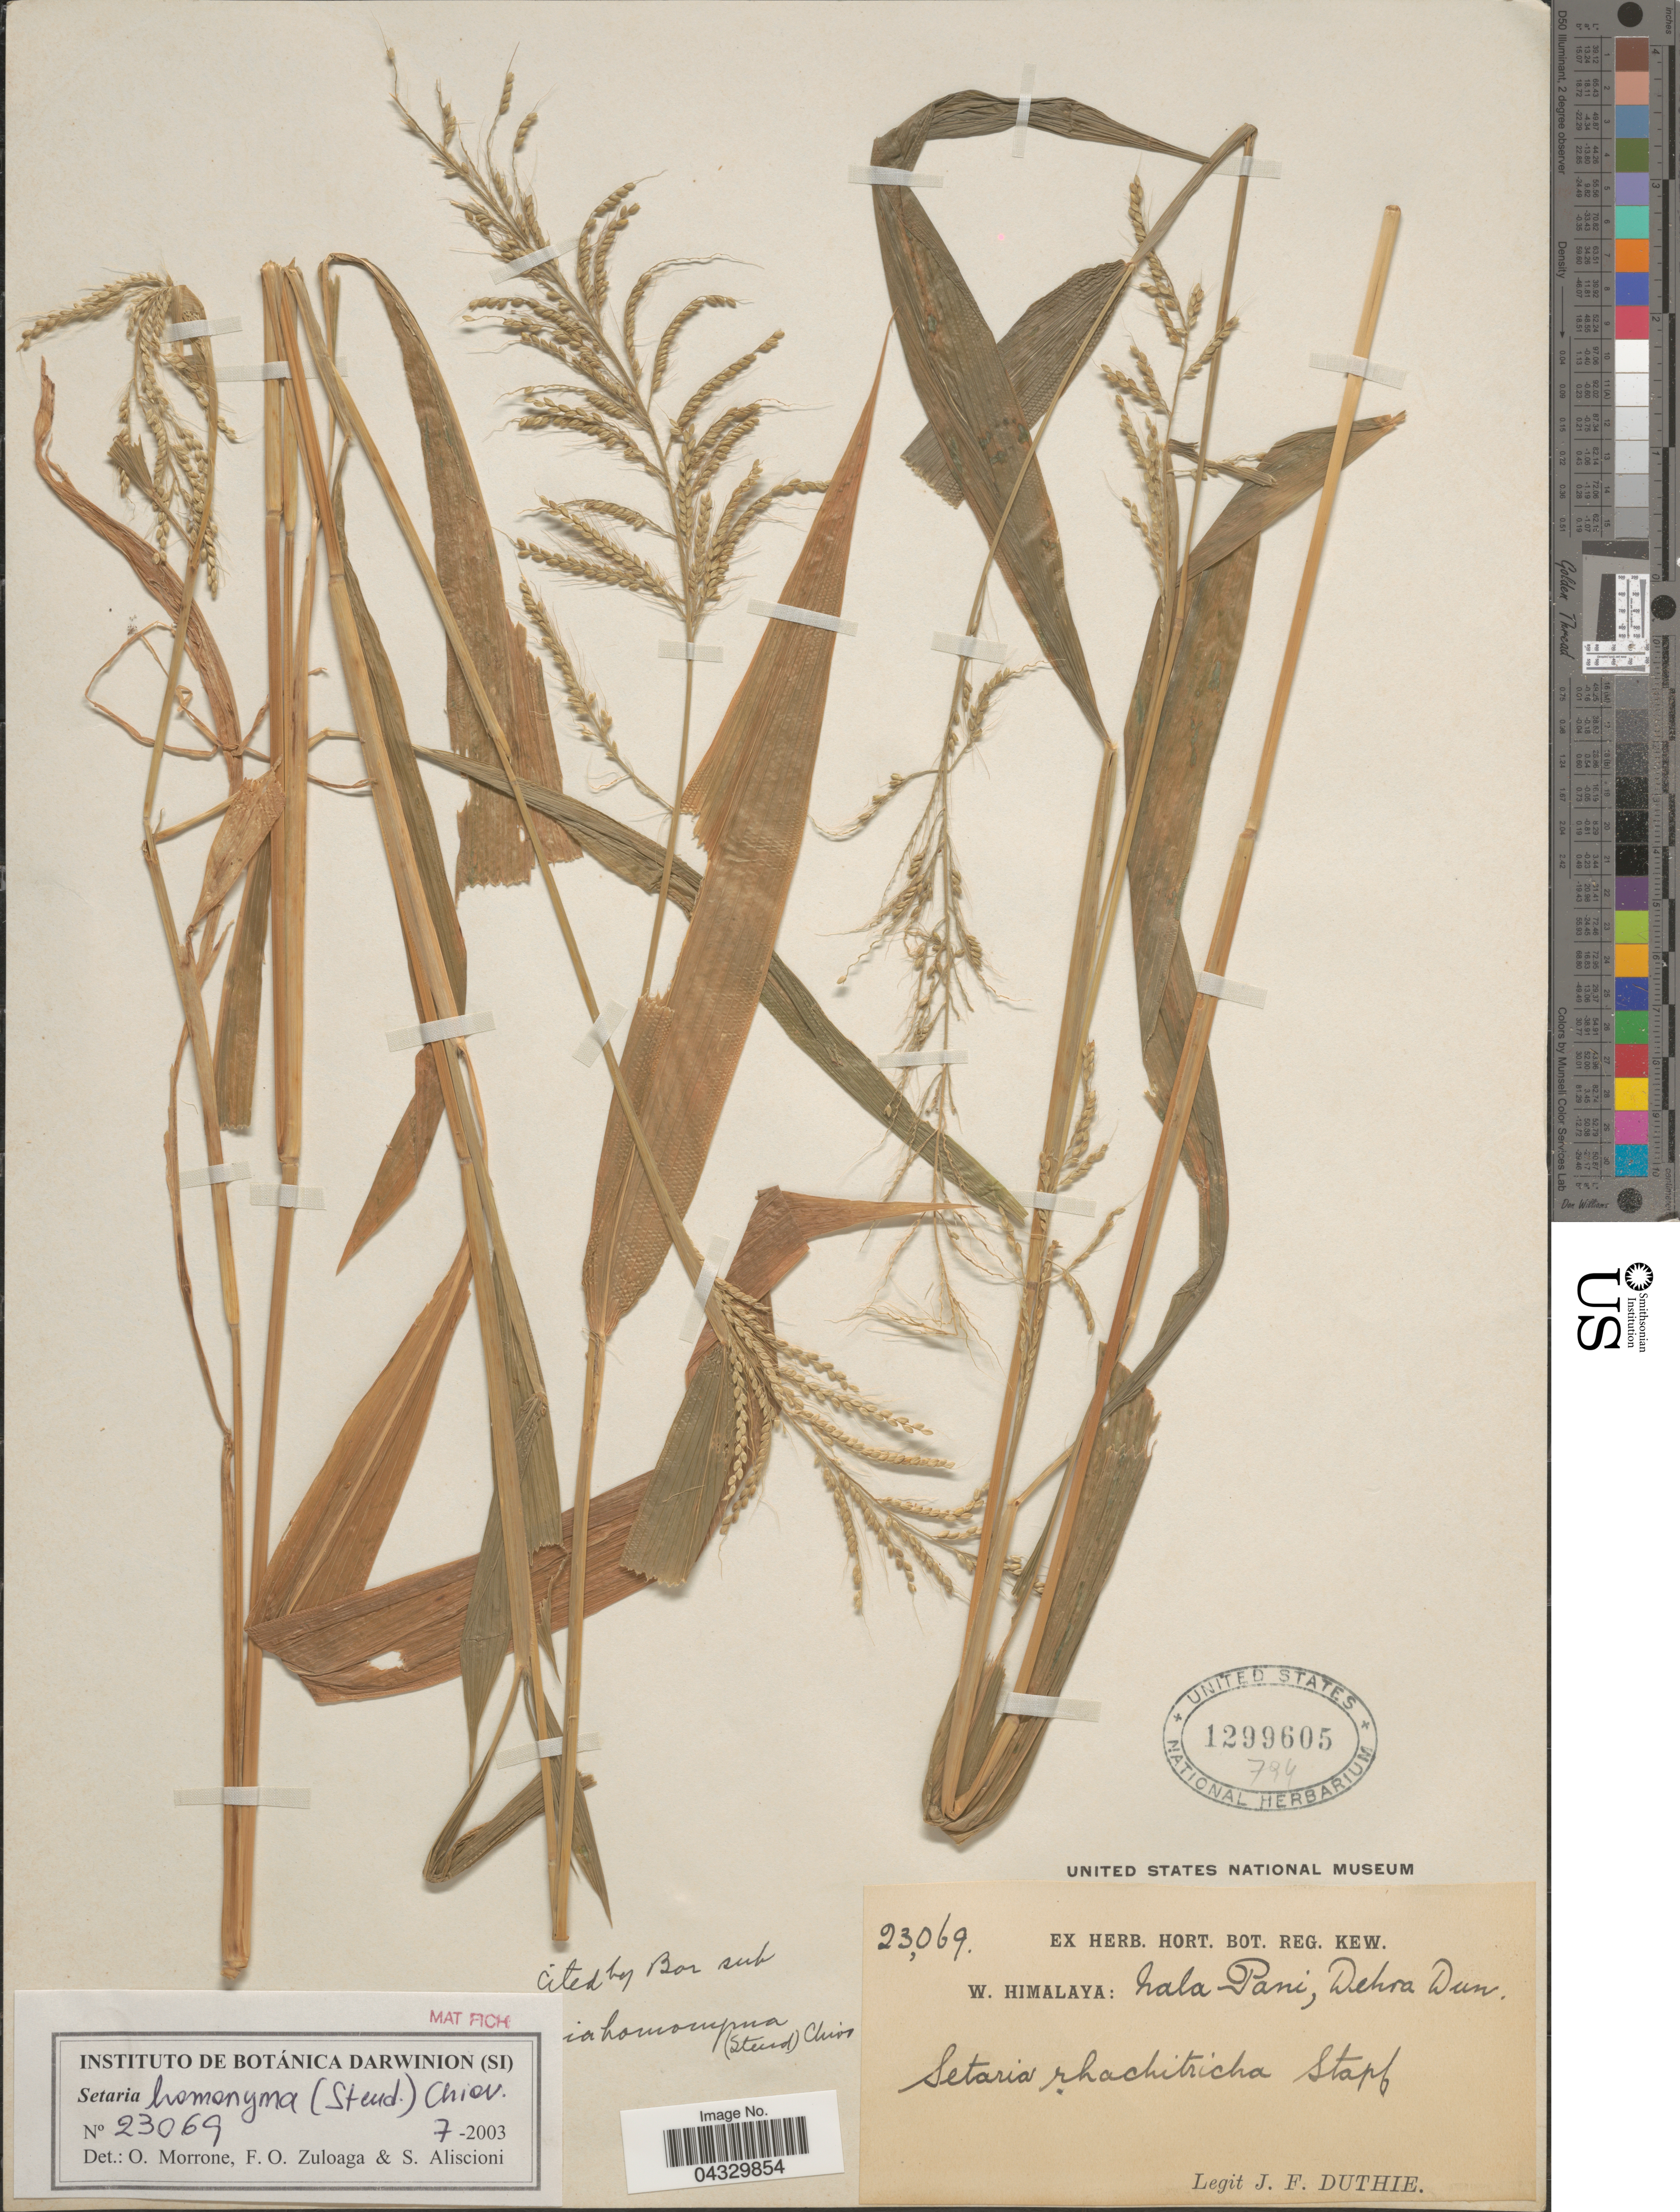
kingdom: Plantae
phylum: Tracheophyta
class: Liliopsida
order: Poales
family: Poaceae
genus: Setaria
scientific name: Setaria homonyma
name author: (Steud.) Chiov.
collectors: J. F. Duthie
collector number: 23069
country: India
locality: W. Himalaya: Nala-Pani, Dehra Dun.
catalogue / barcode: US 1299605